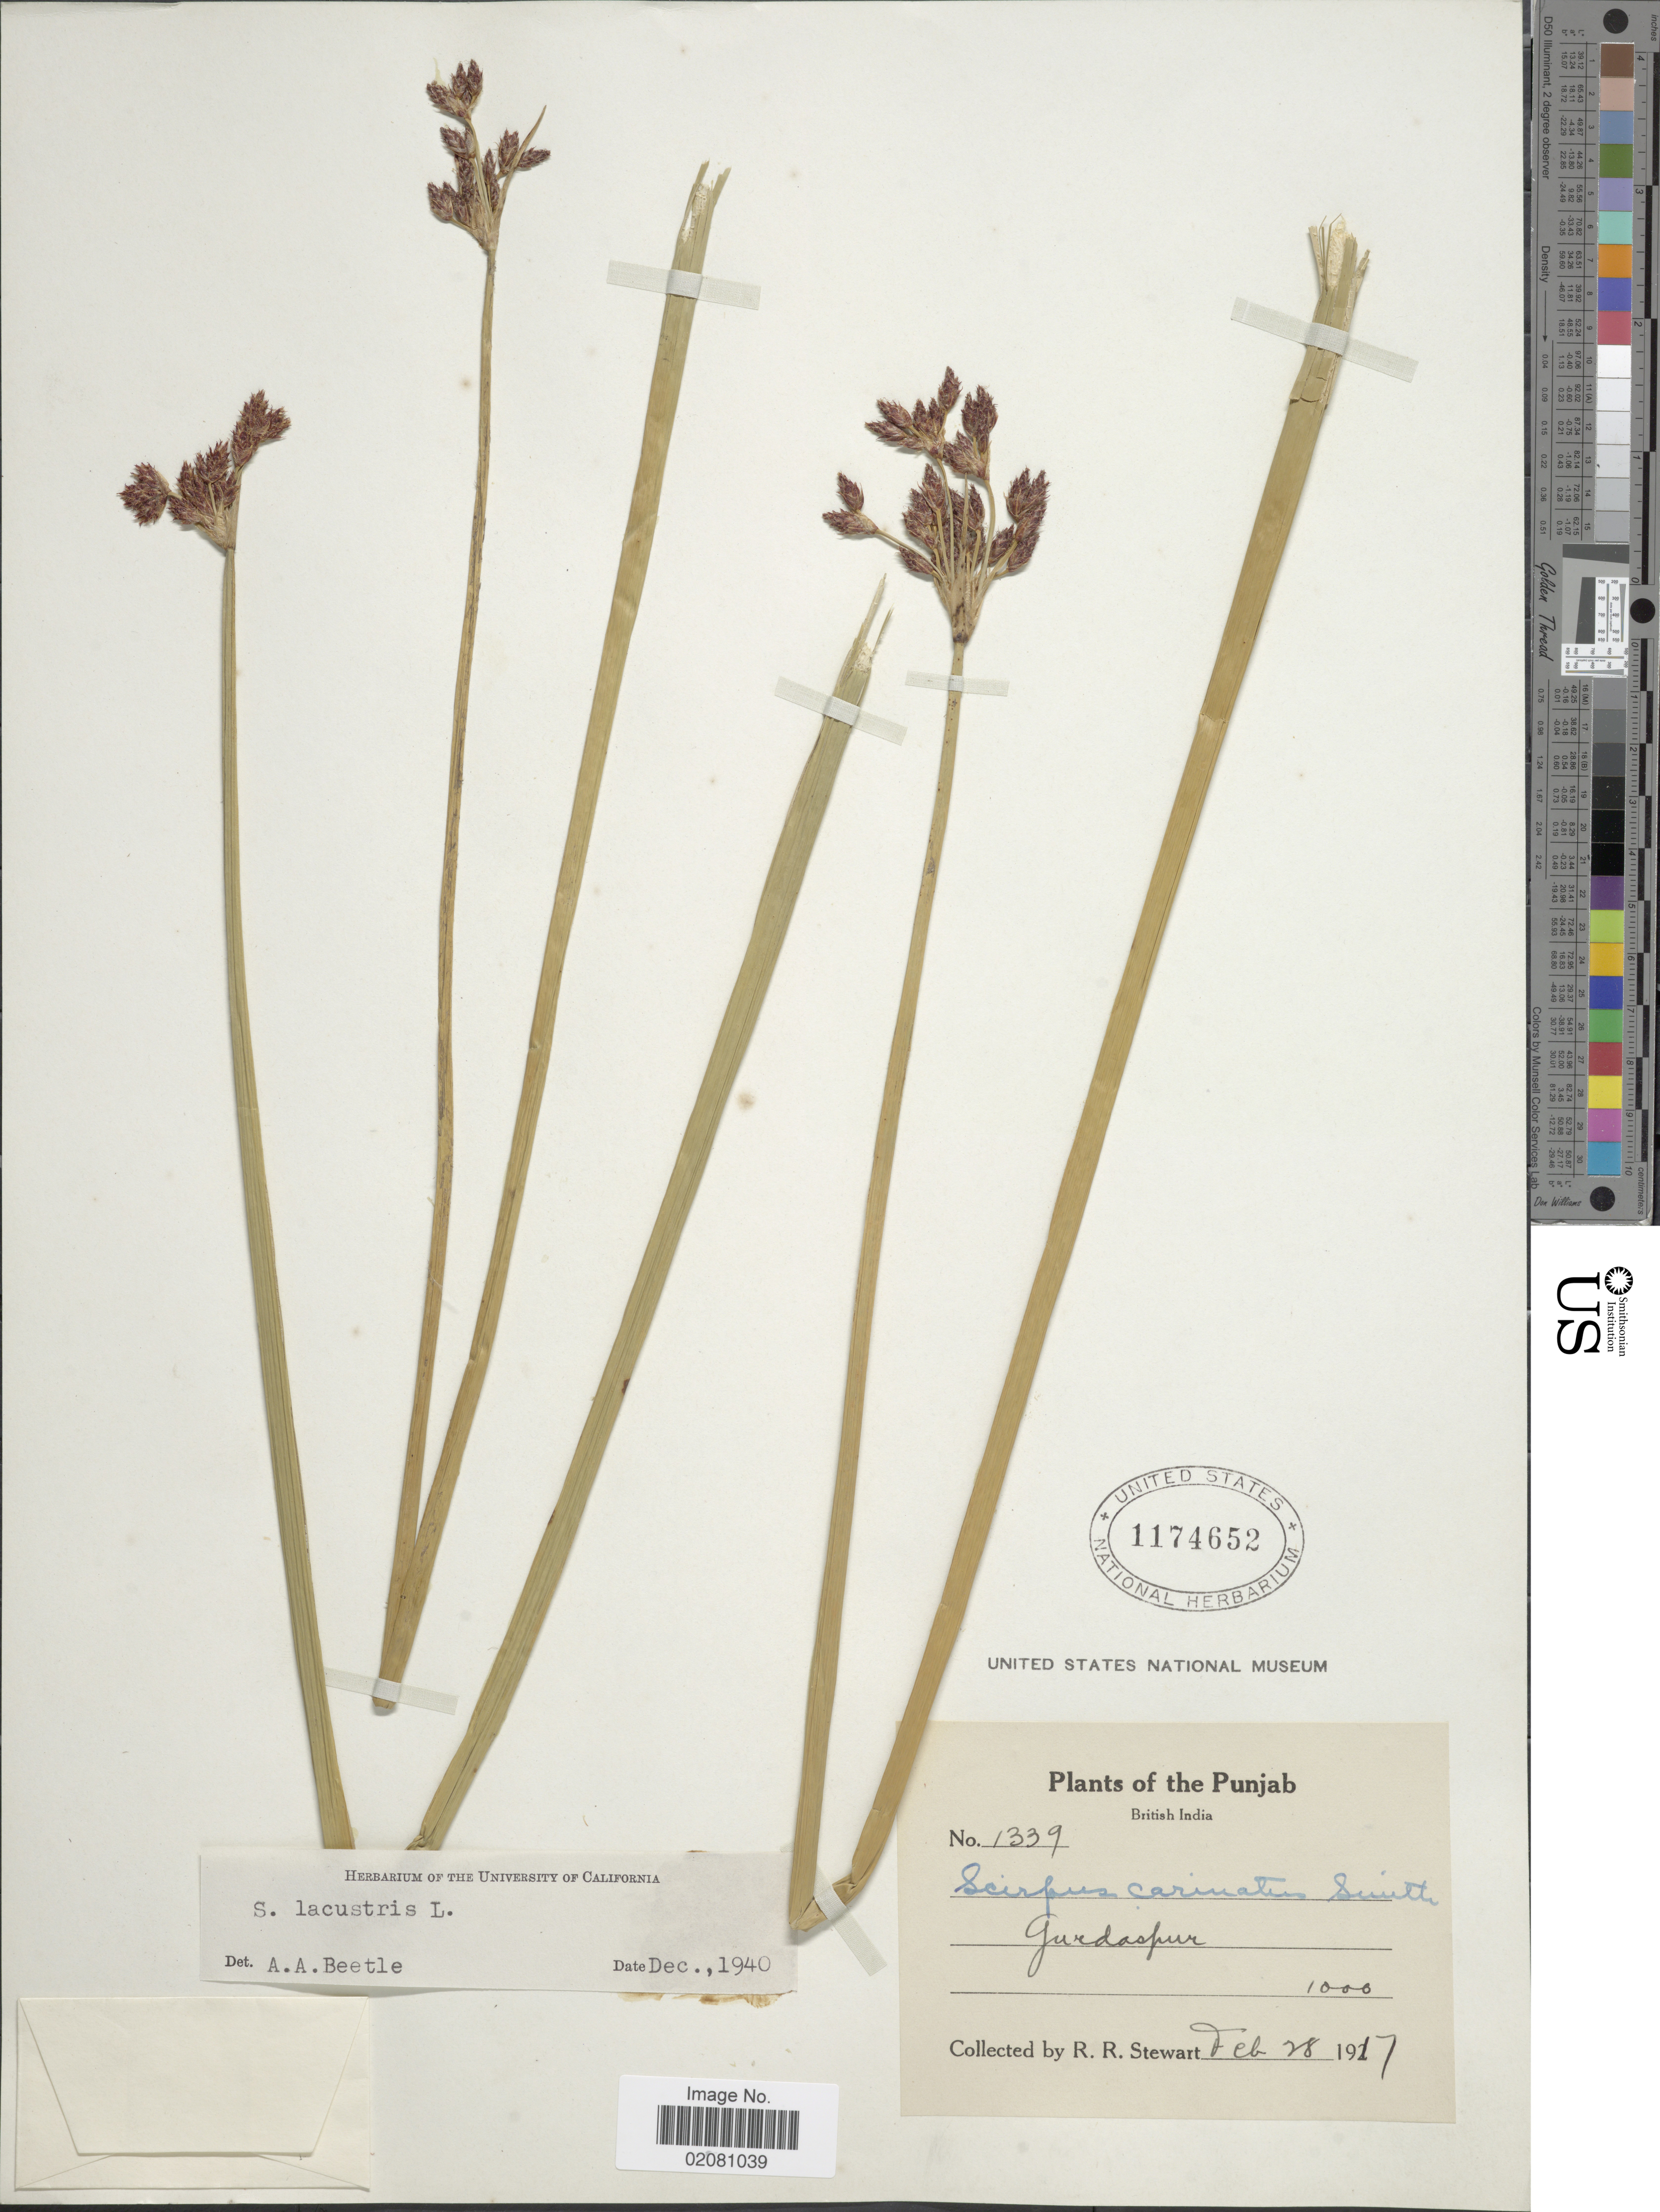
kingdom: Plantae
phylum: Tracheophyta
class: Liliopsida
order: Poales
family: Cyperaceae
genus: Schoenoplectus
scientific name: Schoenoplectus lacustris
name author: (L.) Palla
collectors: R. R. Stewart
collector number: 1339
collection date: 1917-02-28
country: India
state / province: Punjab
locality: Punjab, British India.Gurdaspur.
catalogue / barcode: US 1174652